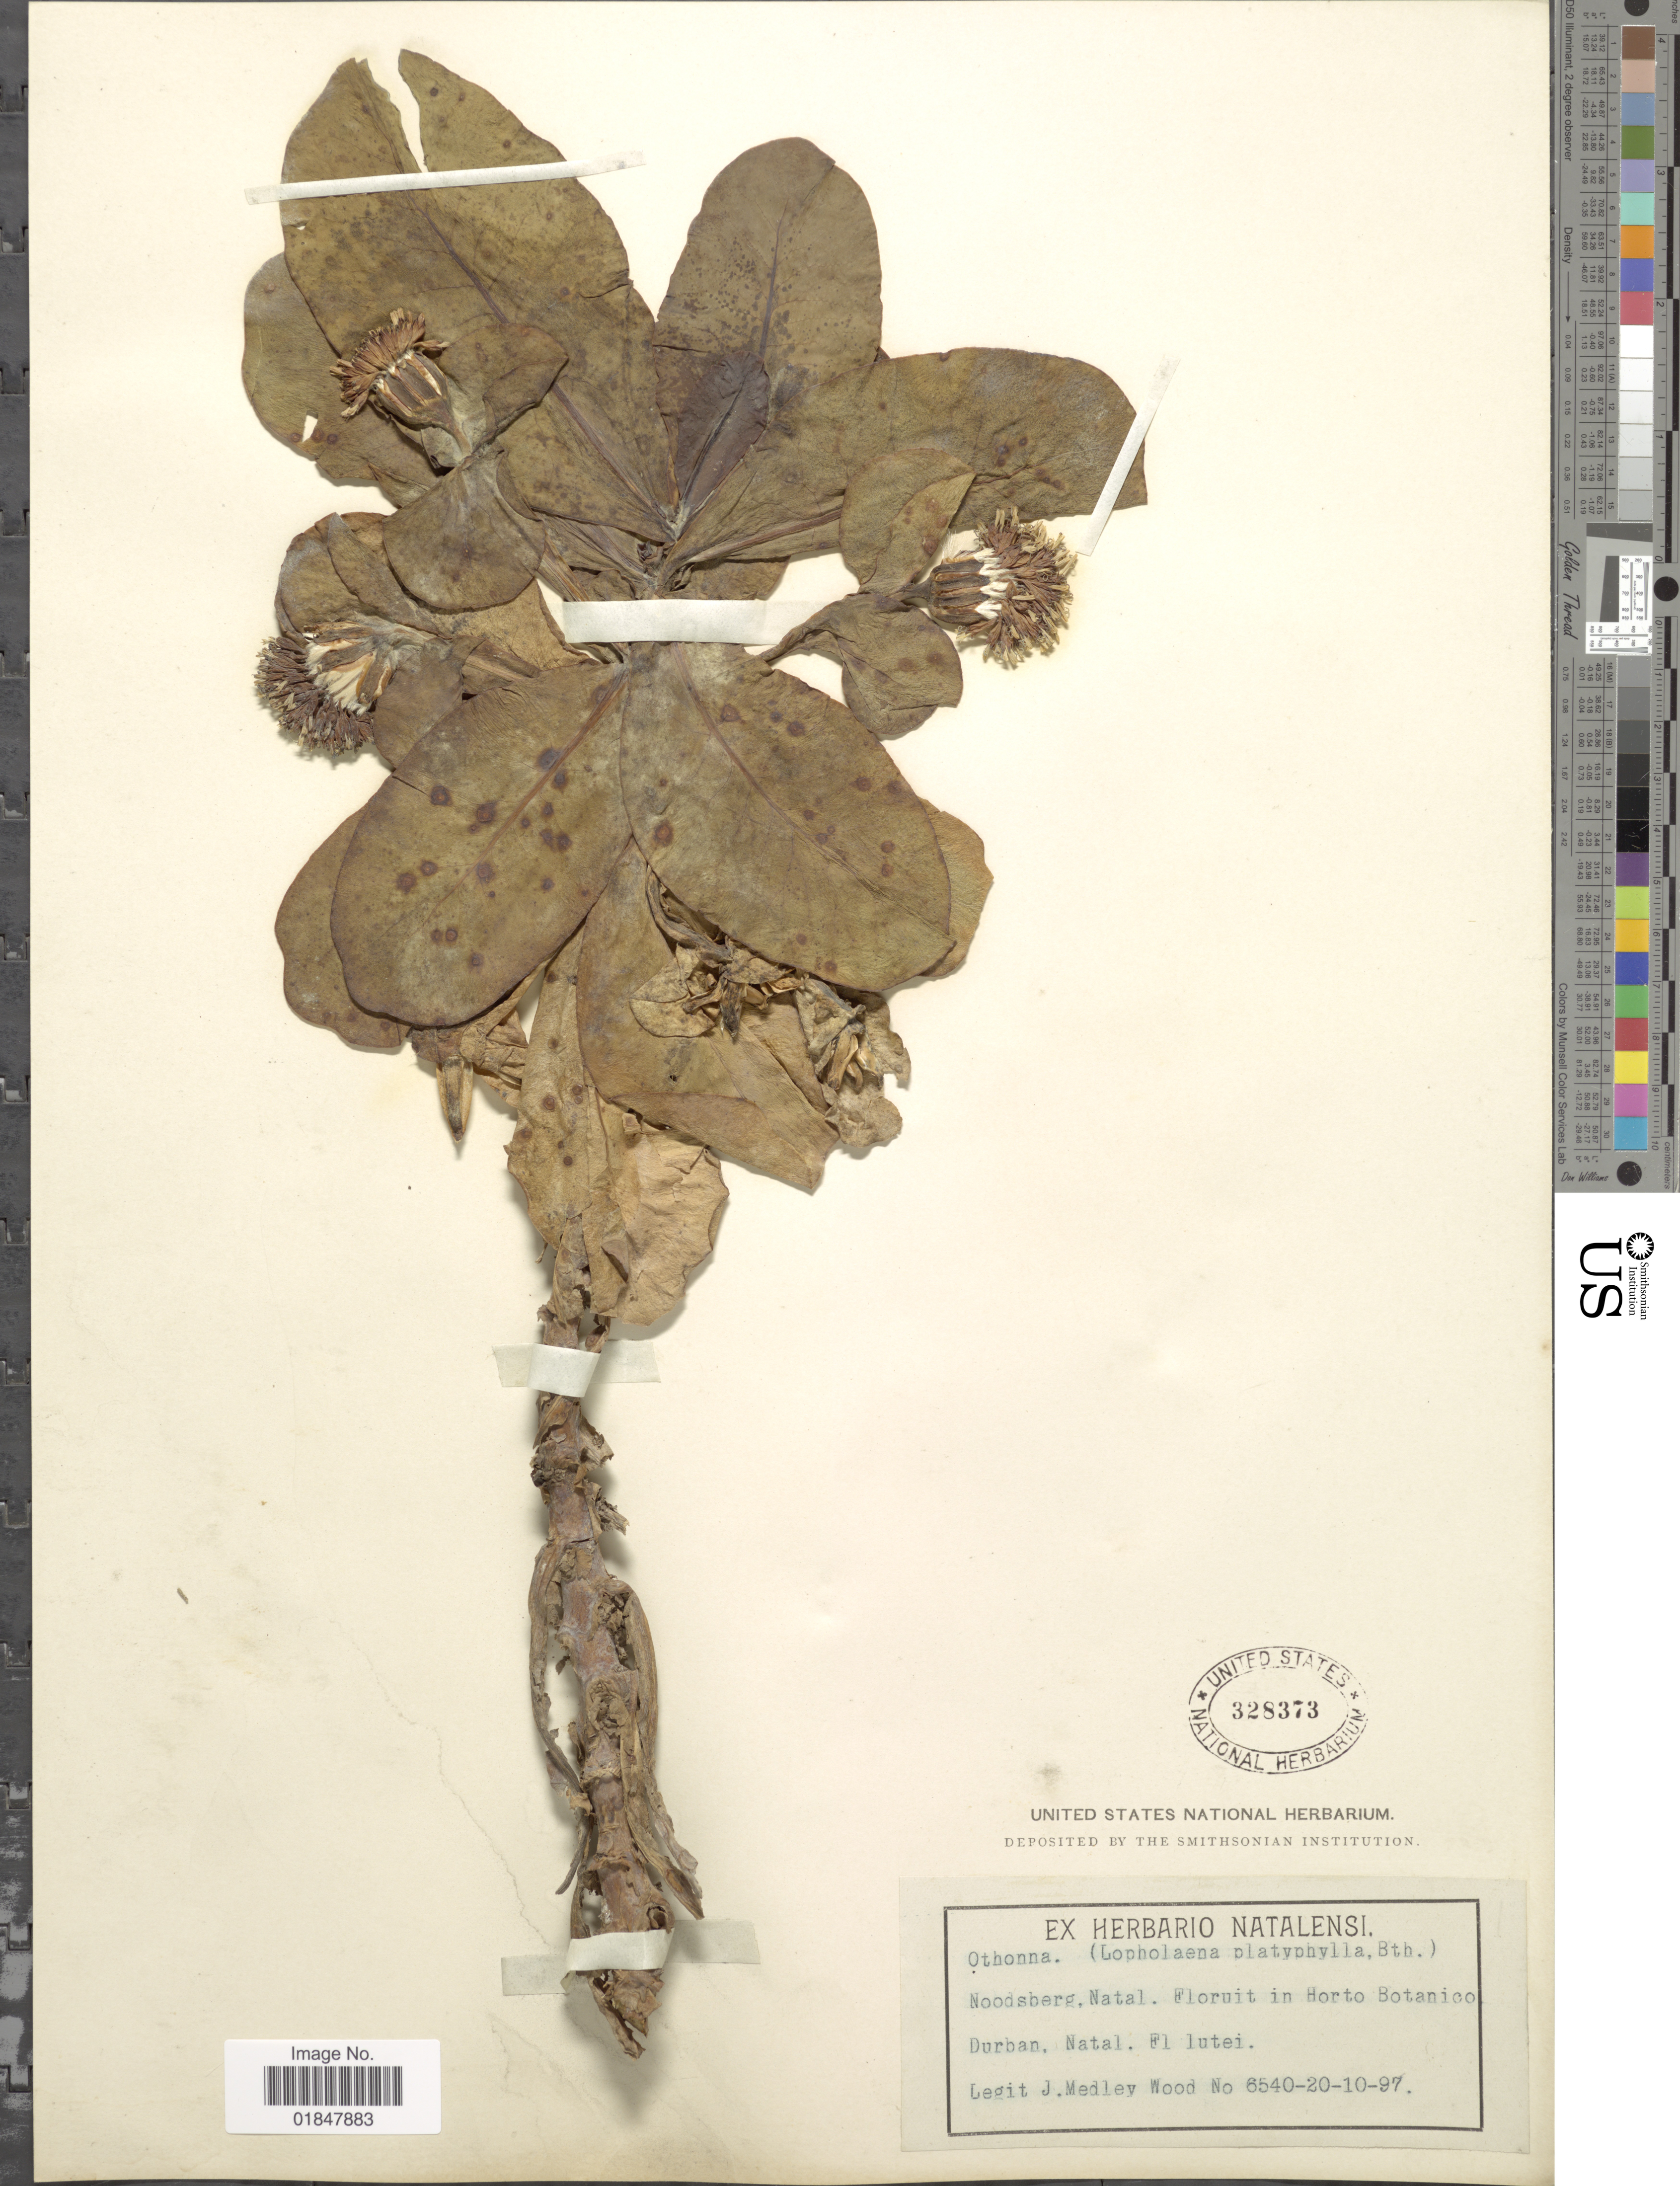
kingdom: Plantae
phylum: Tracheophyta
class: Magnoliopsida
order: Asterales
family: Asteraceae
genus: Othonna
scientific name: Othonna sp.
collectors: J. Medley Wood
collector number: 6540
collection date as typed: Transcribed d/m/y: 20/10/97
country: South Africa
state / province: KwaZulu-Natal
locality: Durban, Natal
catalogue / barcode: US 328373